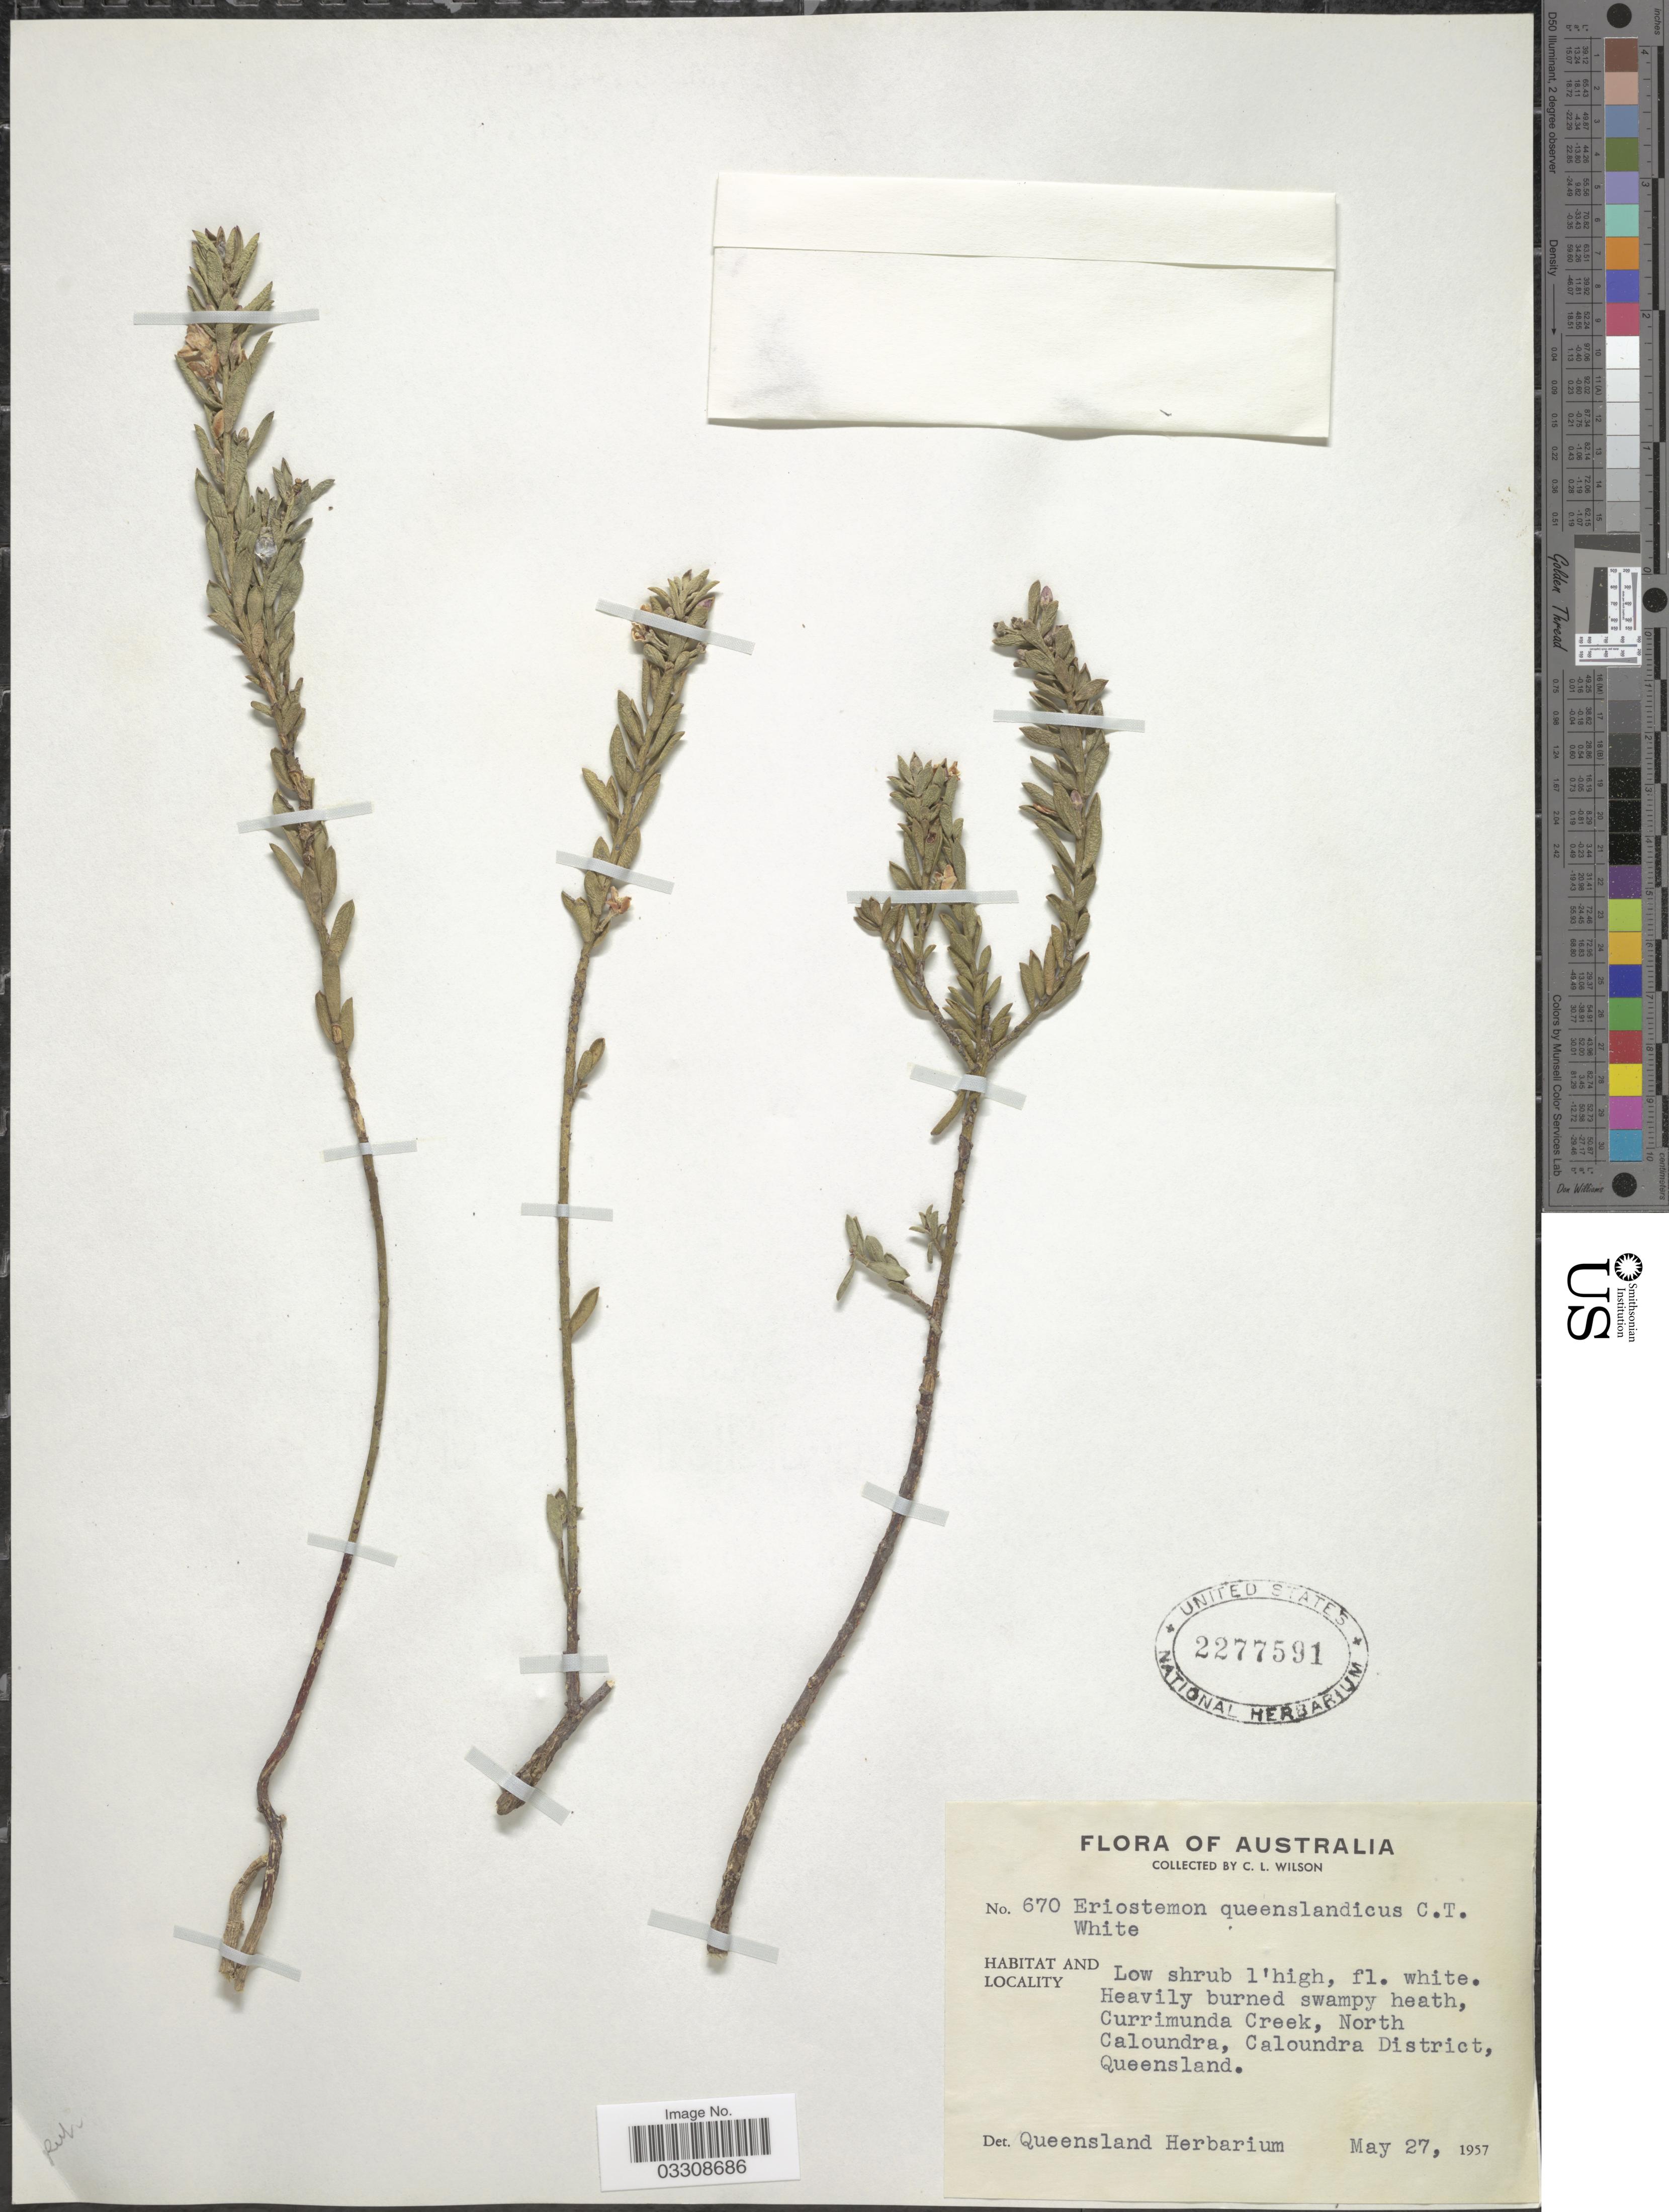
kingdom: Plantae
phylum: Tracheophyta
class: Magnoliopsida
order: Sapindales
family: Rutaceae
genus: Eriostemon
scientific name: Eriostemon queenslandicus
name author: C.T. White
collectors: C. L. Wilson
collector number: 670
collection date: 1957-05-27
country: Australia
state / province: Queensland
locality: Currimunda Creek, North Caloundra, Caloundra District.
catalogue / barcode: US 2277591